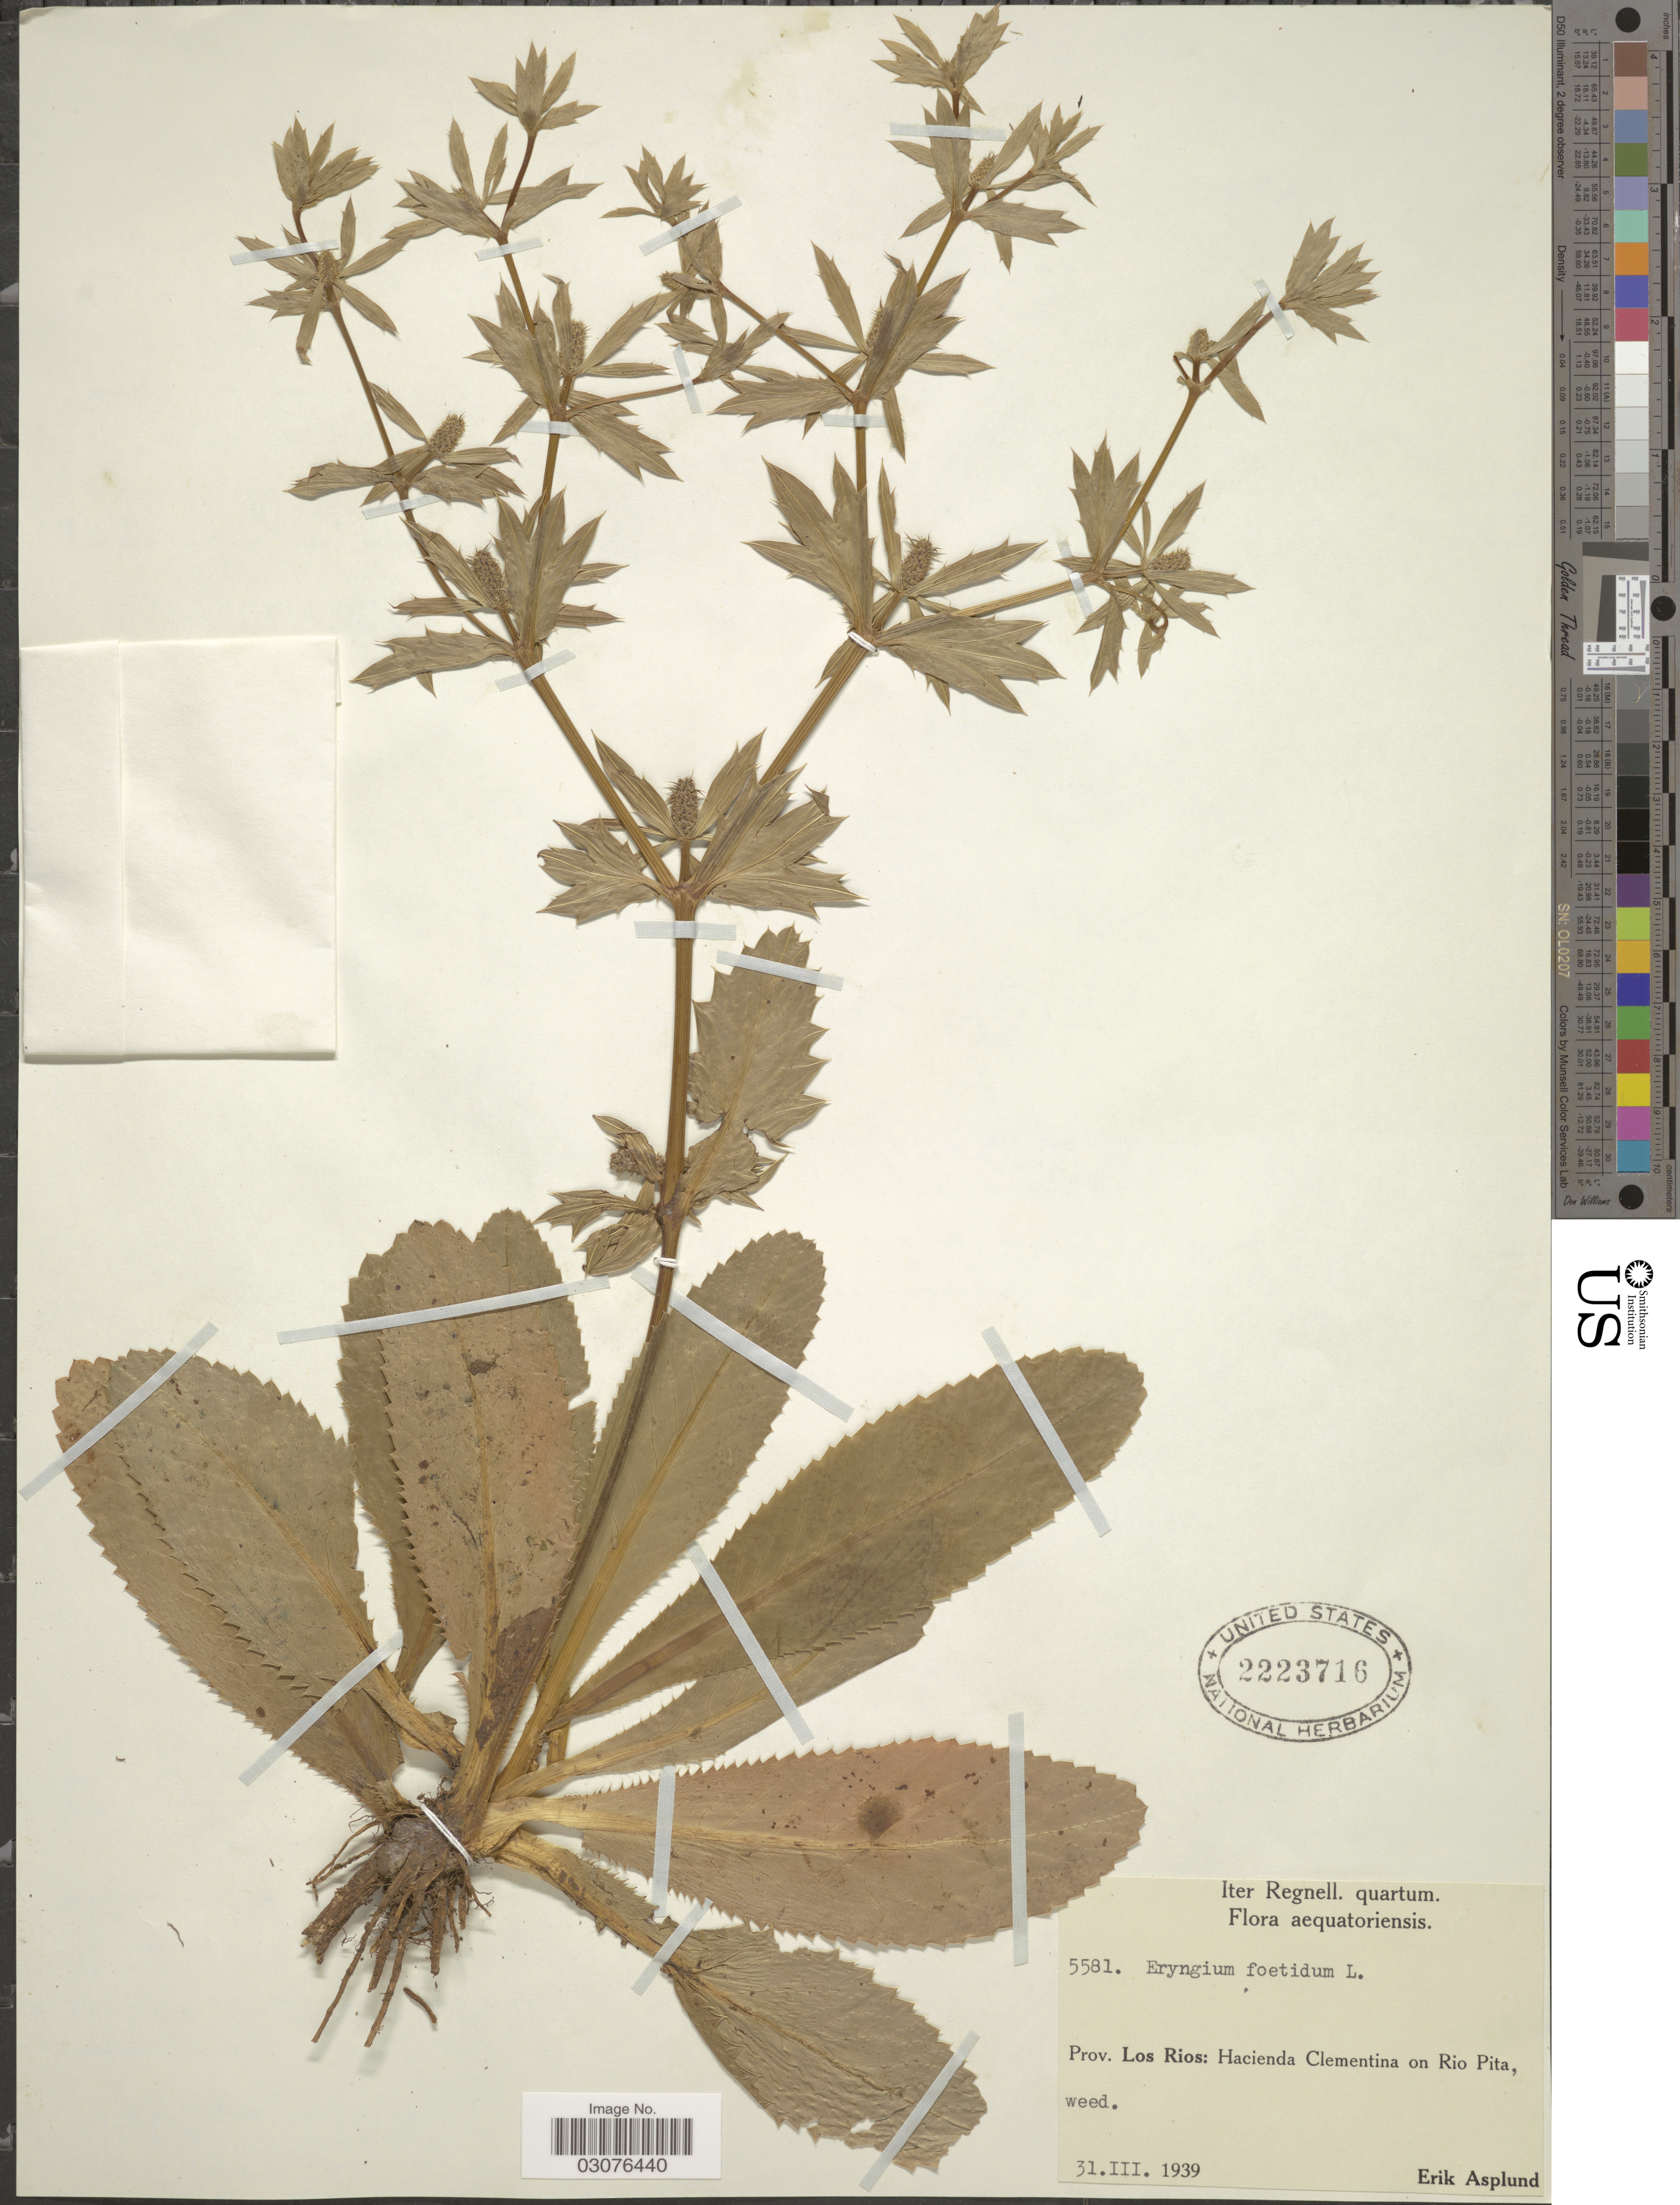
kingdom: Plantae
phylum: Tracheophyta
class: Magnoliopsida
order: Apiales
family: Apiaceae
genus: Eryngium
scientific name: Eryngium foetidum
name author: L.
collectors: E. Asplund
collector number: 5581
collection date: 1939-03-31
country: Ecuador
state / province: Los Ríos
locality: Hacienda Clementina on Rio Pita.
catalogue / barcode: US 2223716